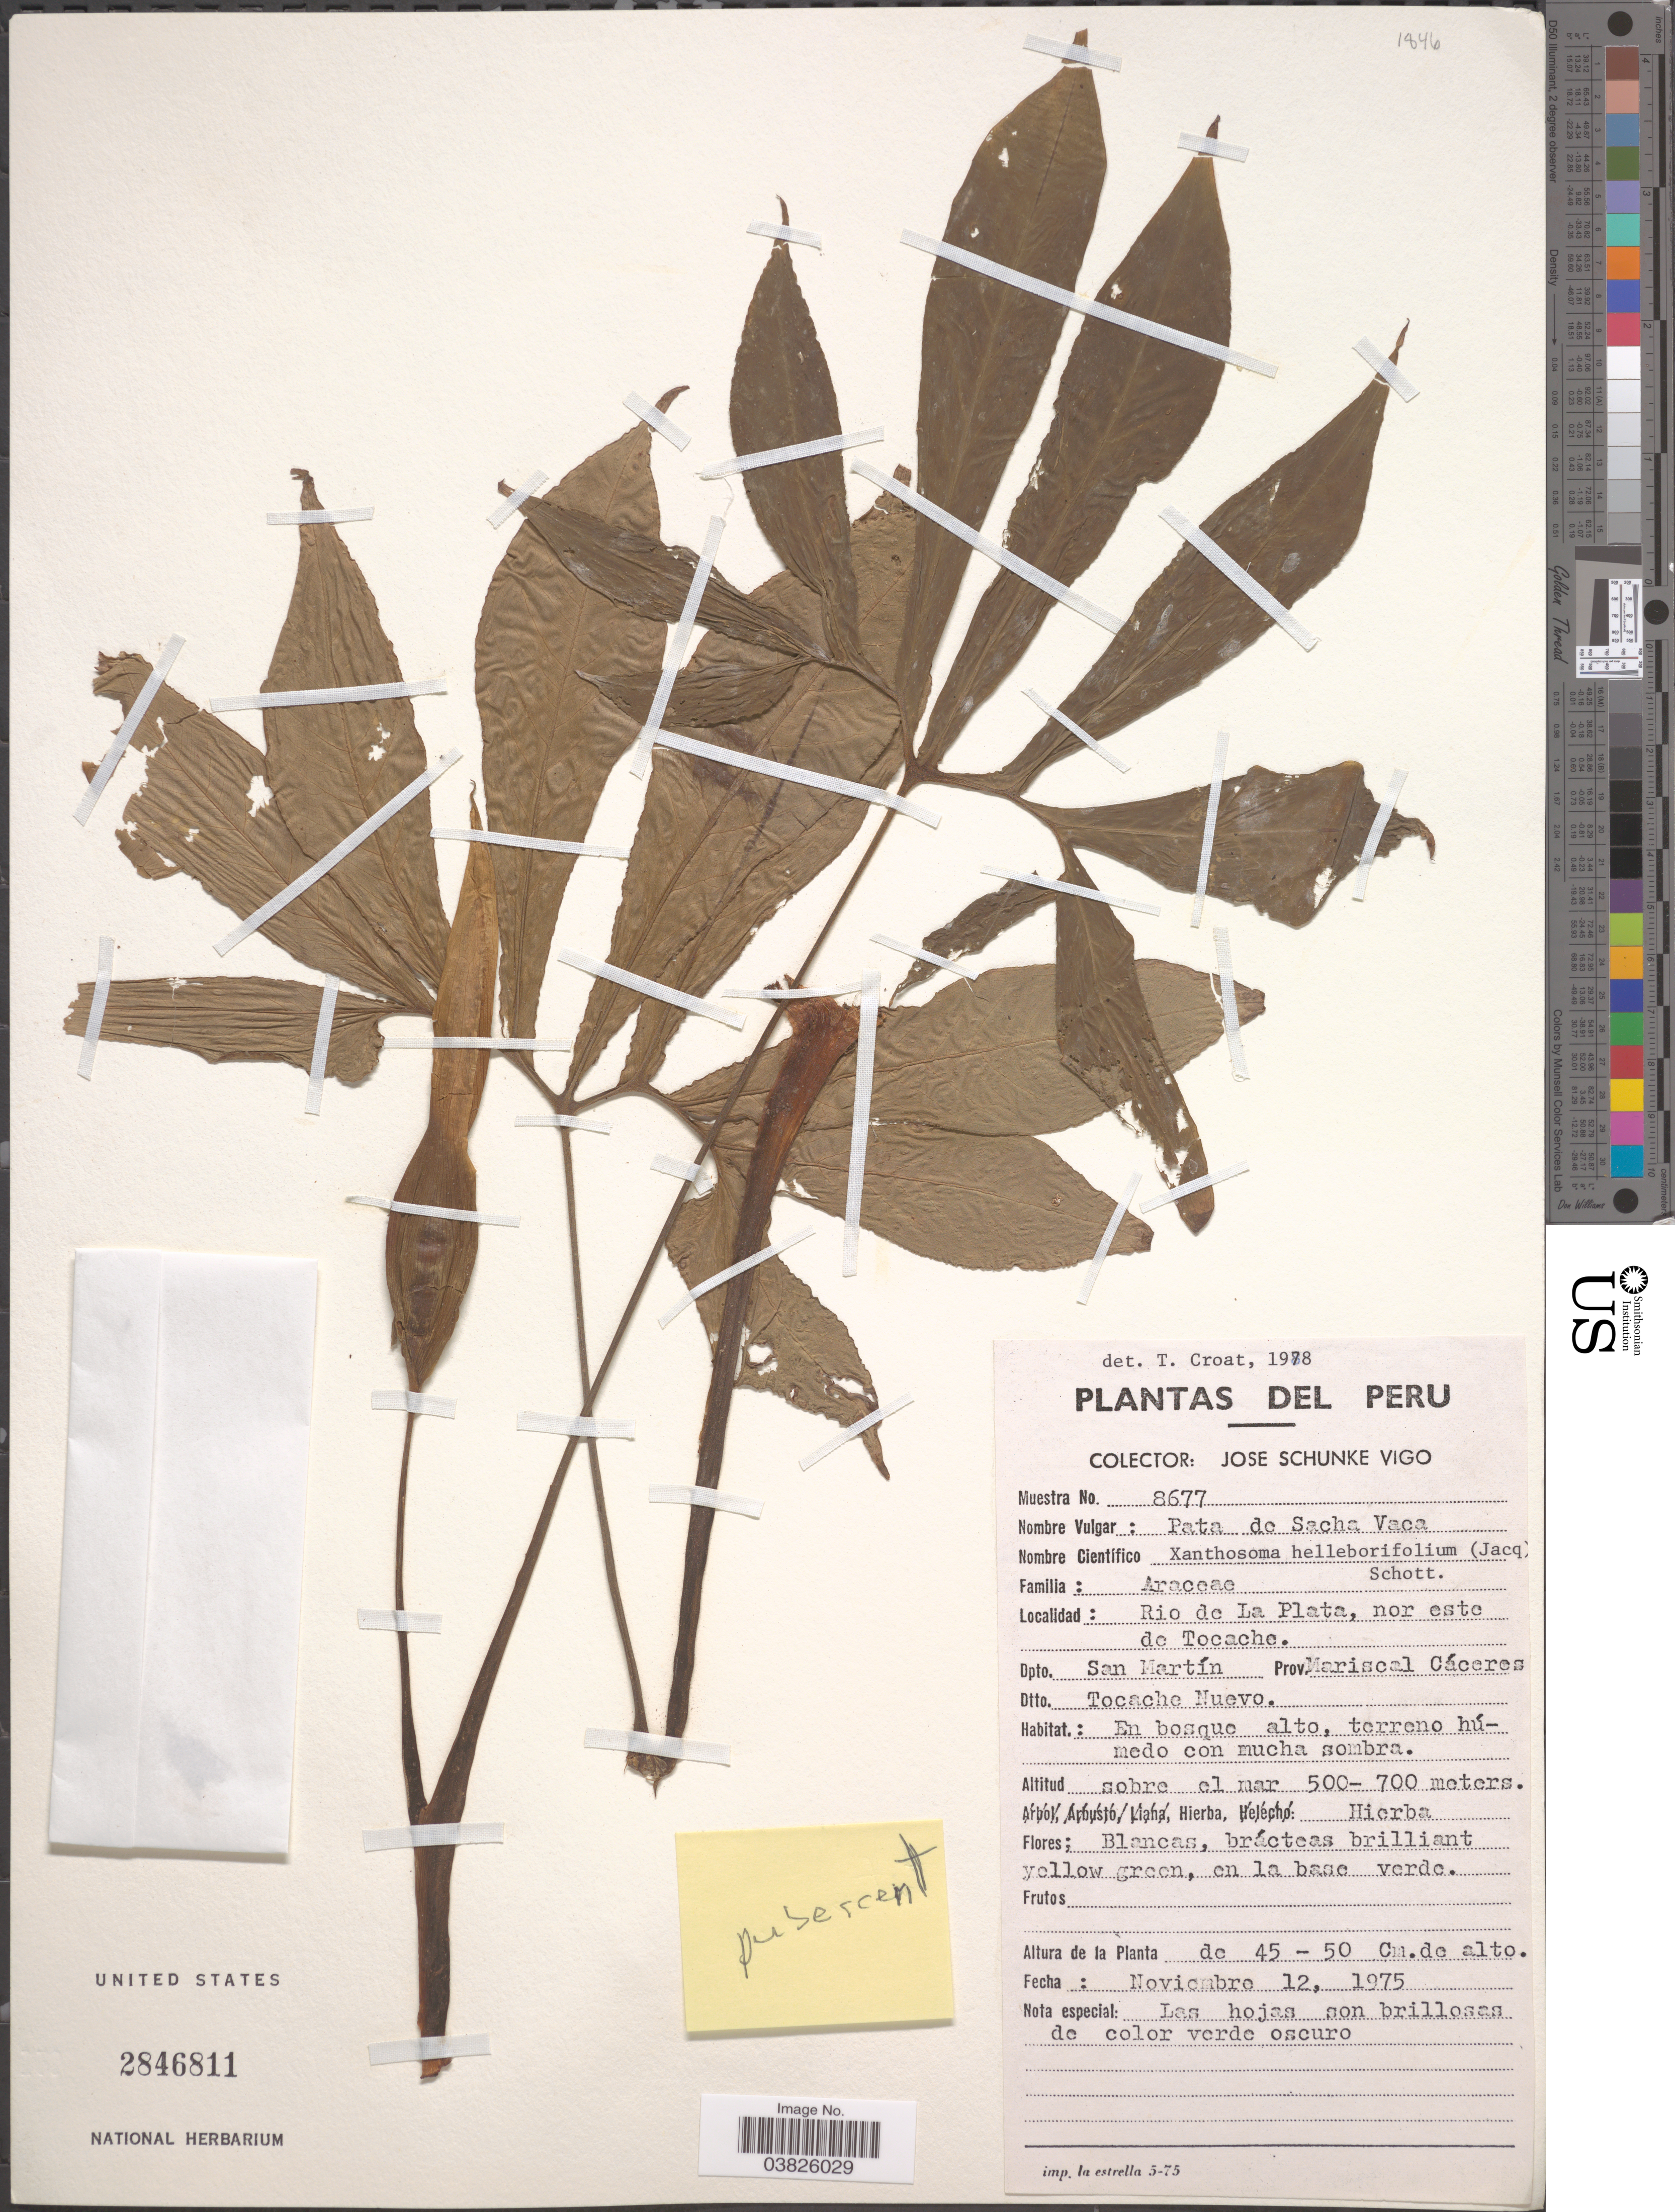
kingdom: Plantae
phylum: Tracheophyta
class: Liliopsida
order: Alismatales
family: Araceae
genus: Xanthosoma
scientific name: Xanthosoma helleborifolium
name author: (Jacq.) Schott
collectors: J. Schunke Vigo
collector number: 8677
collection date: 1975-11-12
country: Peru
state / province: San Martín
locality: Rio de La Plata, nor este de Tocache. Dpto. San Martín. Prov. Mariscal Cáceres. Dtto. Tocache Nuevo.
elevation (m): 500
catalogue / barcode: US 2846811